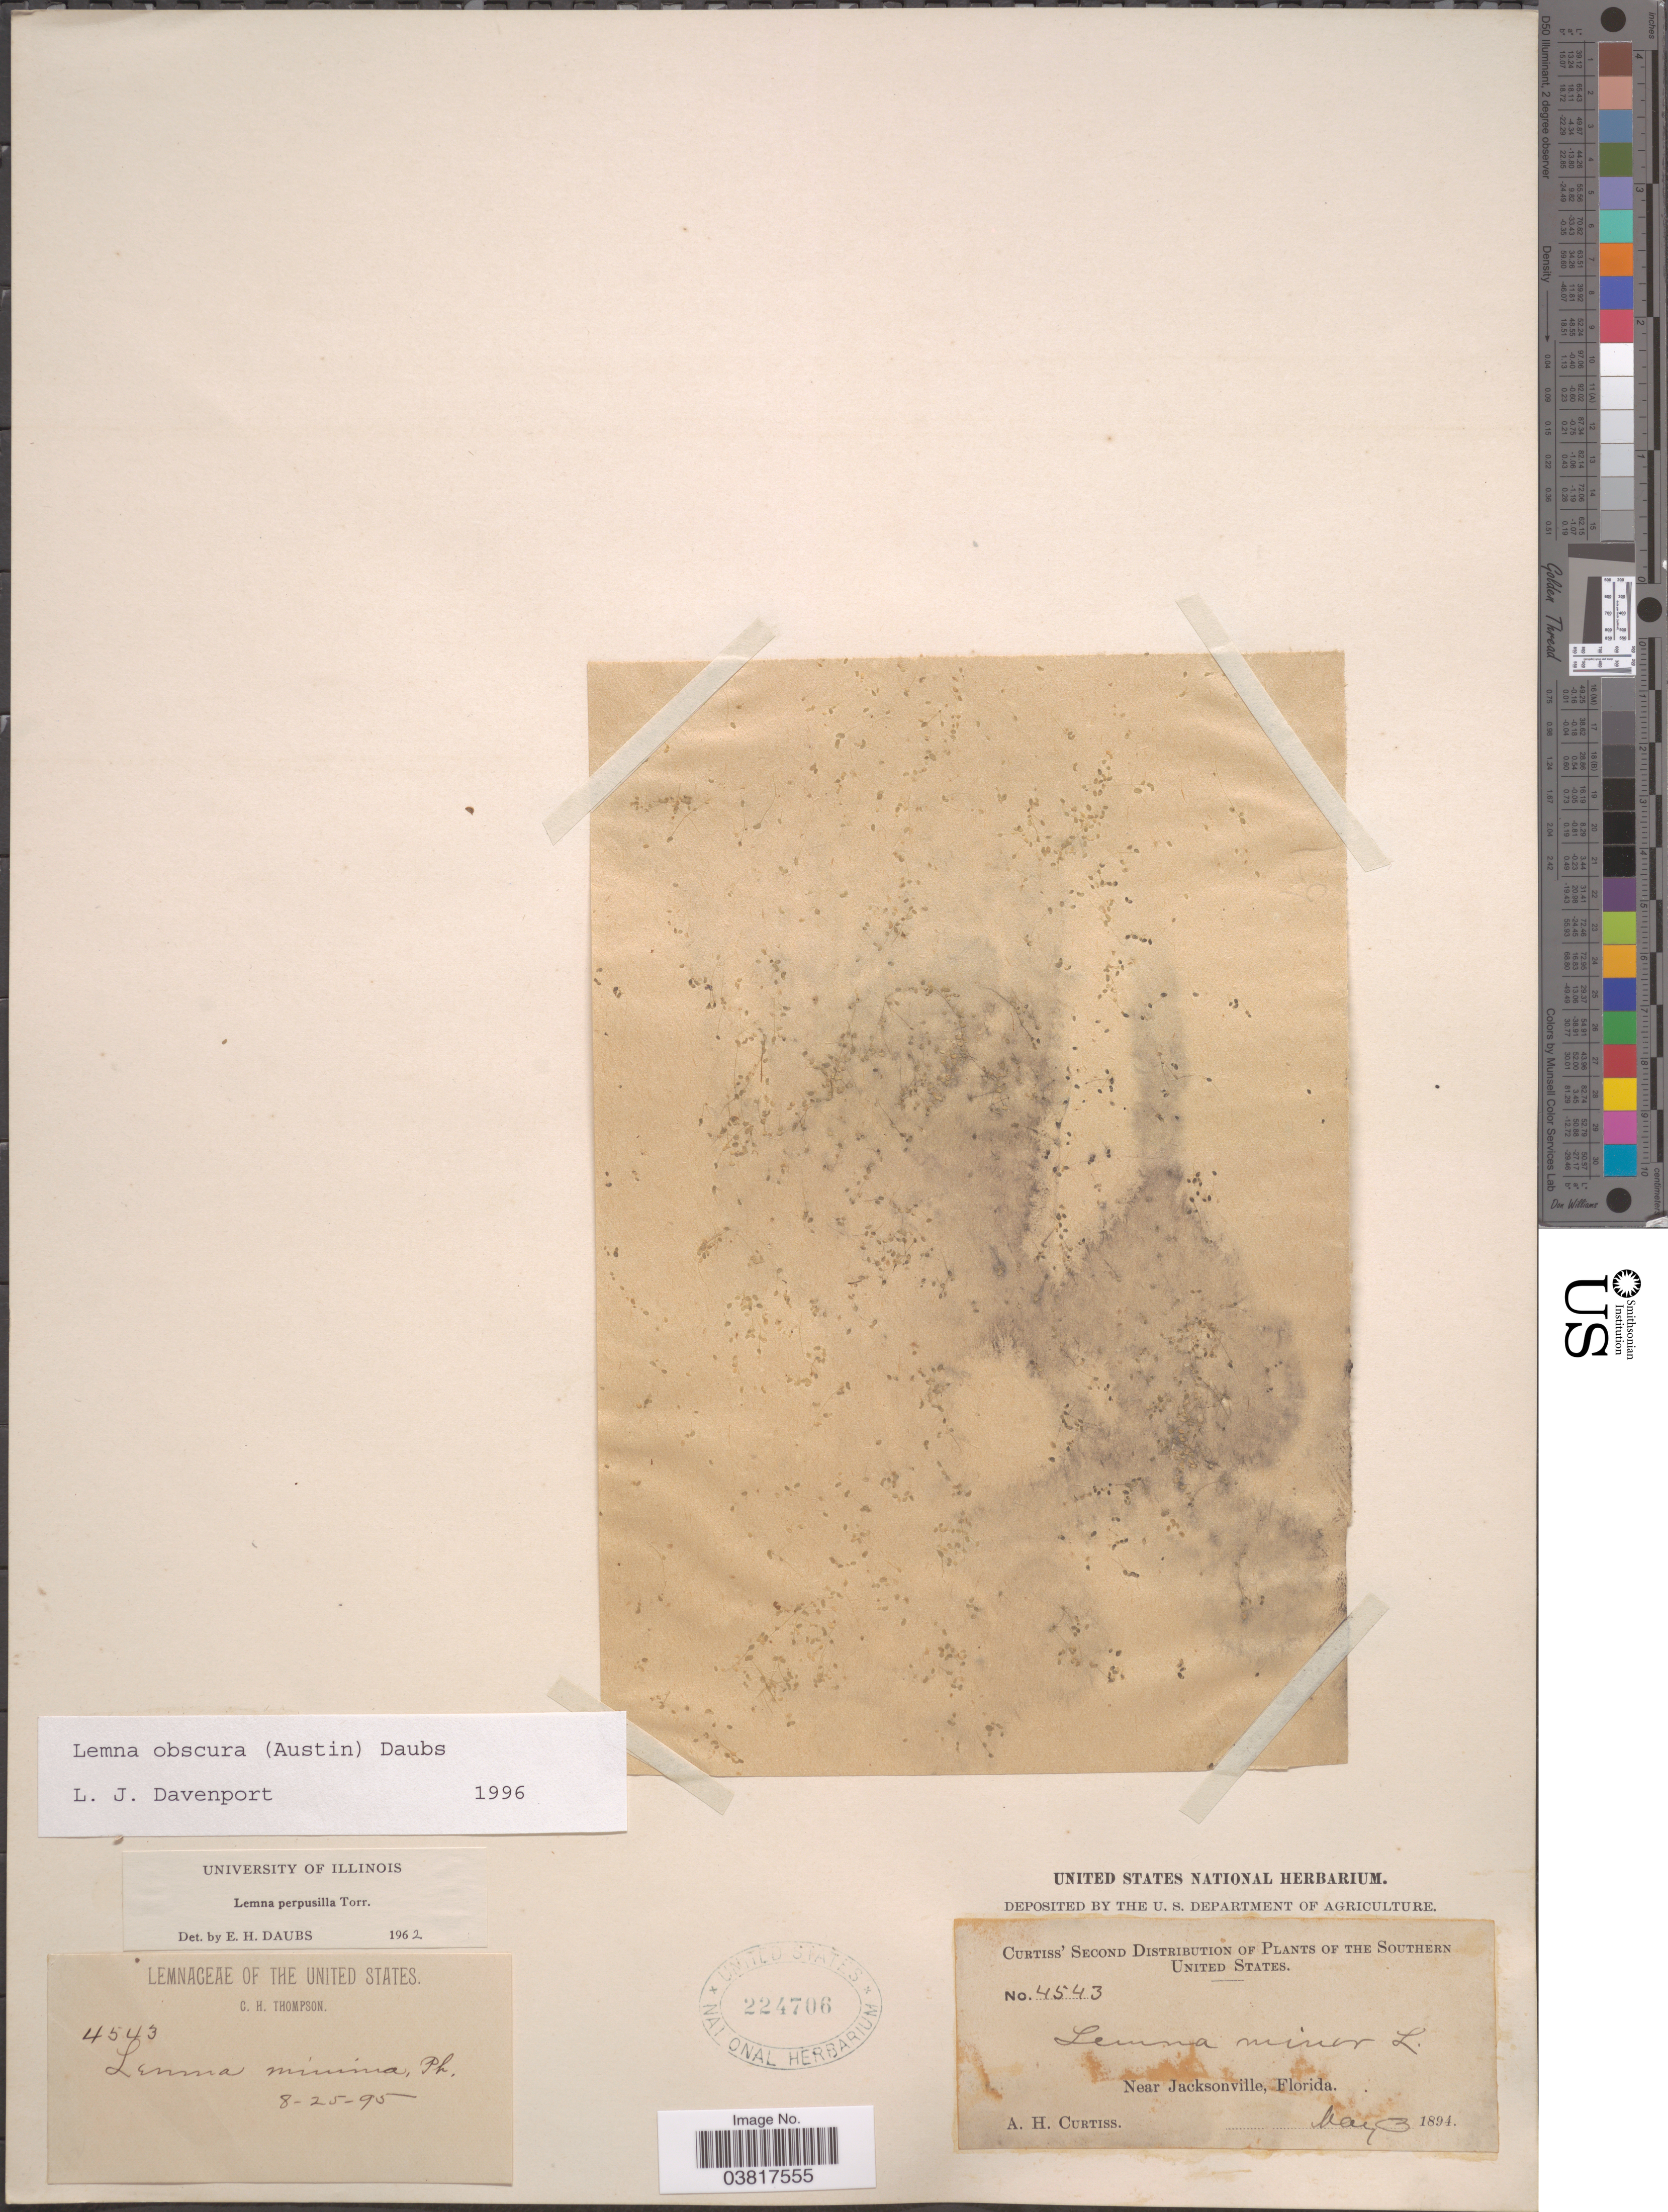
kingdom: Plantae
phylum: Tracheophyta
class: Liliopsida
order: Alismatales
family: Araceae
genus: Lemna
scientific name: Lemna obscura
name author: (Austin) Daubs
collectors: A. H. Curtiss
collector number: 4543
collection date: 1894-05-03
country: United States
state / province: Florida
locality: The Southern United States. Near Jacksonville.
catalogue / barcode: US 224706